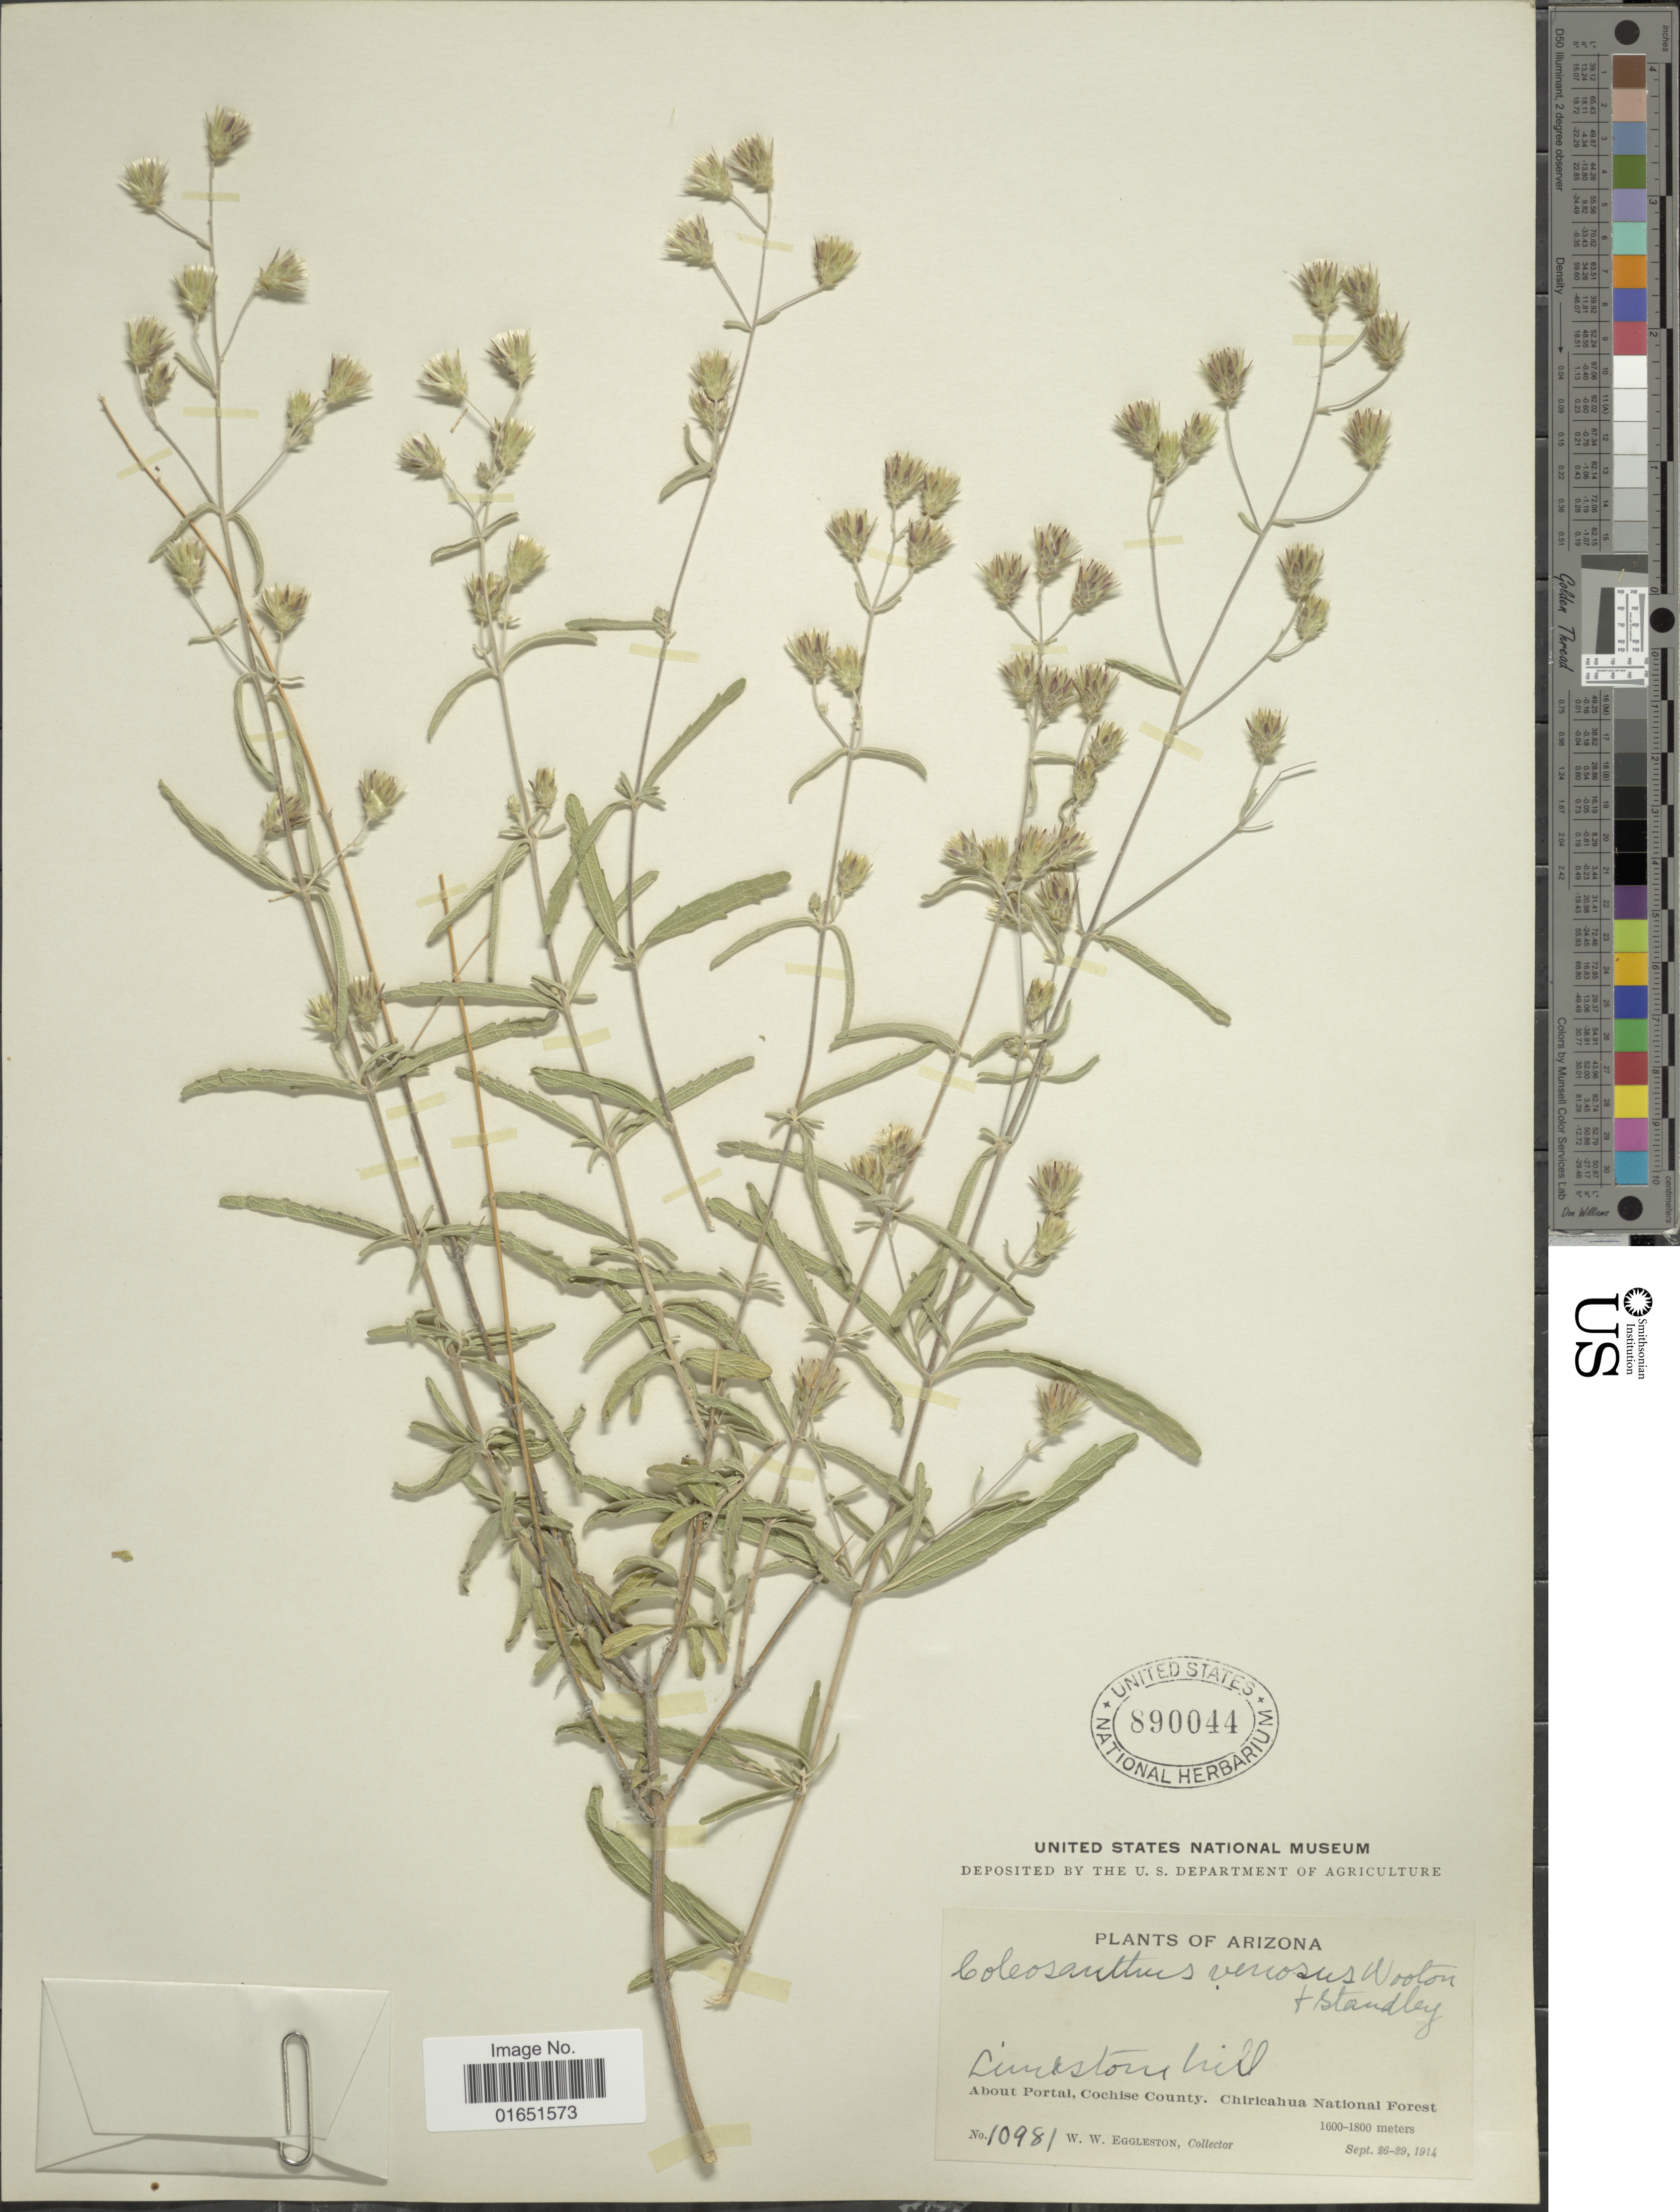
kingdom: Plantae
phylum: Tracheophyta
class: Magnoliopsida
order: Asterales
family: Asteraceae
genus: Brickellia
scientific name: Brickellia venosa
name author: (Wooton & Standl.) B.L. Rob.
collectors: W. W. Eggleston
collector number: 10981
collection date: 1914-09-26/1914-09-29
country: United States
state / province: Arizona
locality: Limestone hill, About Portal, Cochise County, Chiricahu National Forest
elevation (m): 1600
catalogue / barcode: US 890044